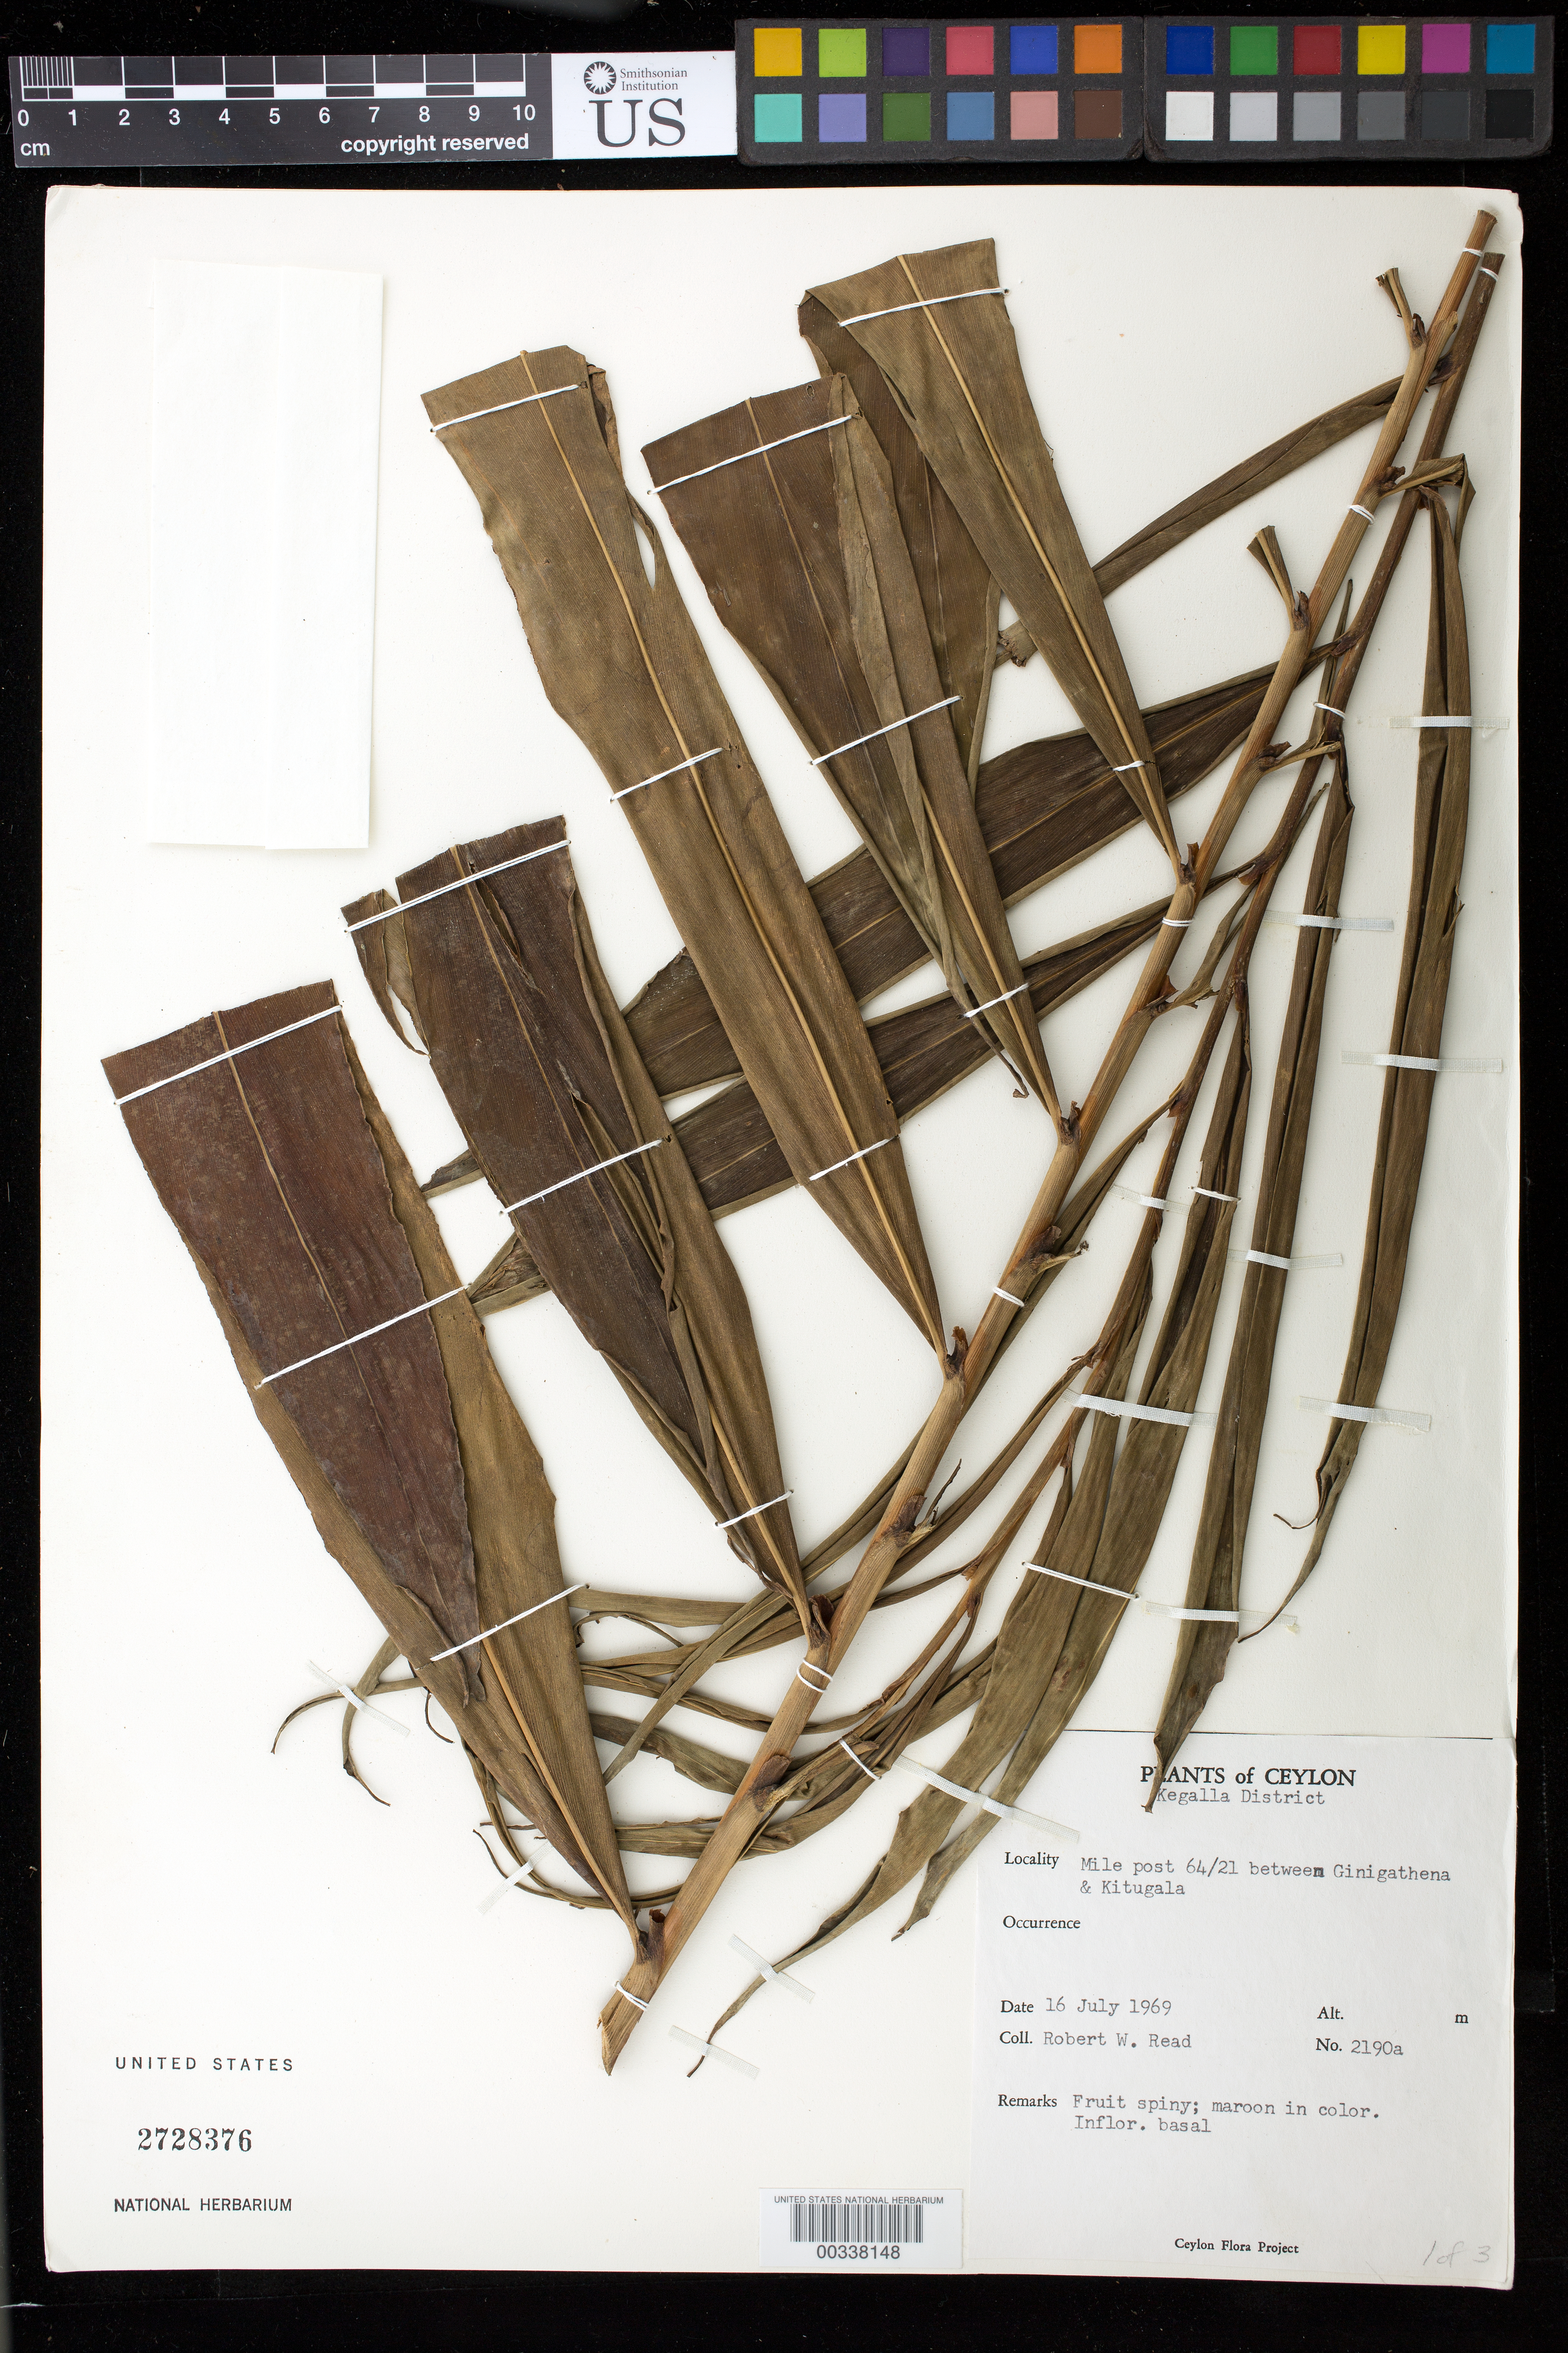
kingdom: Plantae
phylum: Tracheophyta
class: Liliopsida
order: Zingiberales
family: Zingiberaceae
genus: Meistera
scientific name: Meistera echinocarpa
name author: (Alston) Škornick. & M.F. Newman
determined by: Strong, Mark T., (BOT), Smithsonian Institution - National Museum of Natural History (UNITED STATES)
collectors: R. W. Read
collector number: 2190a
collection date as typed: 16 Jul 1969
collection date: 1969-07-16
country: Sri Lanka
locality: Kegalla dist, mile post 64/21 between ginigathena and kitugala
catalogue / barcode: US 2728376